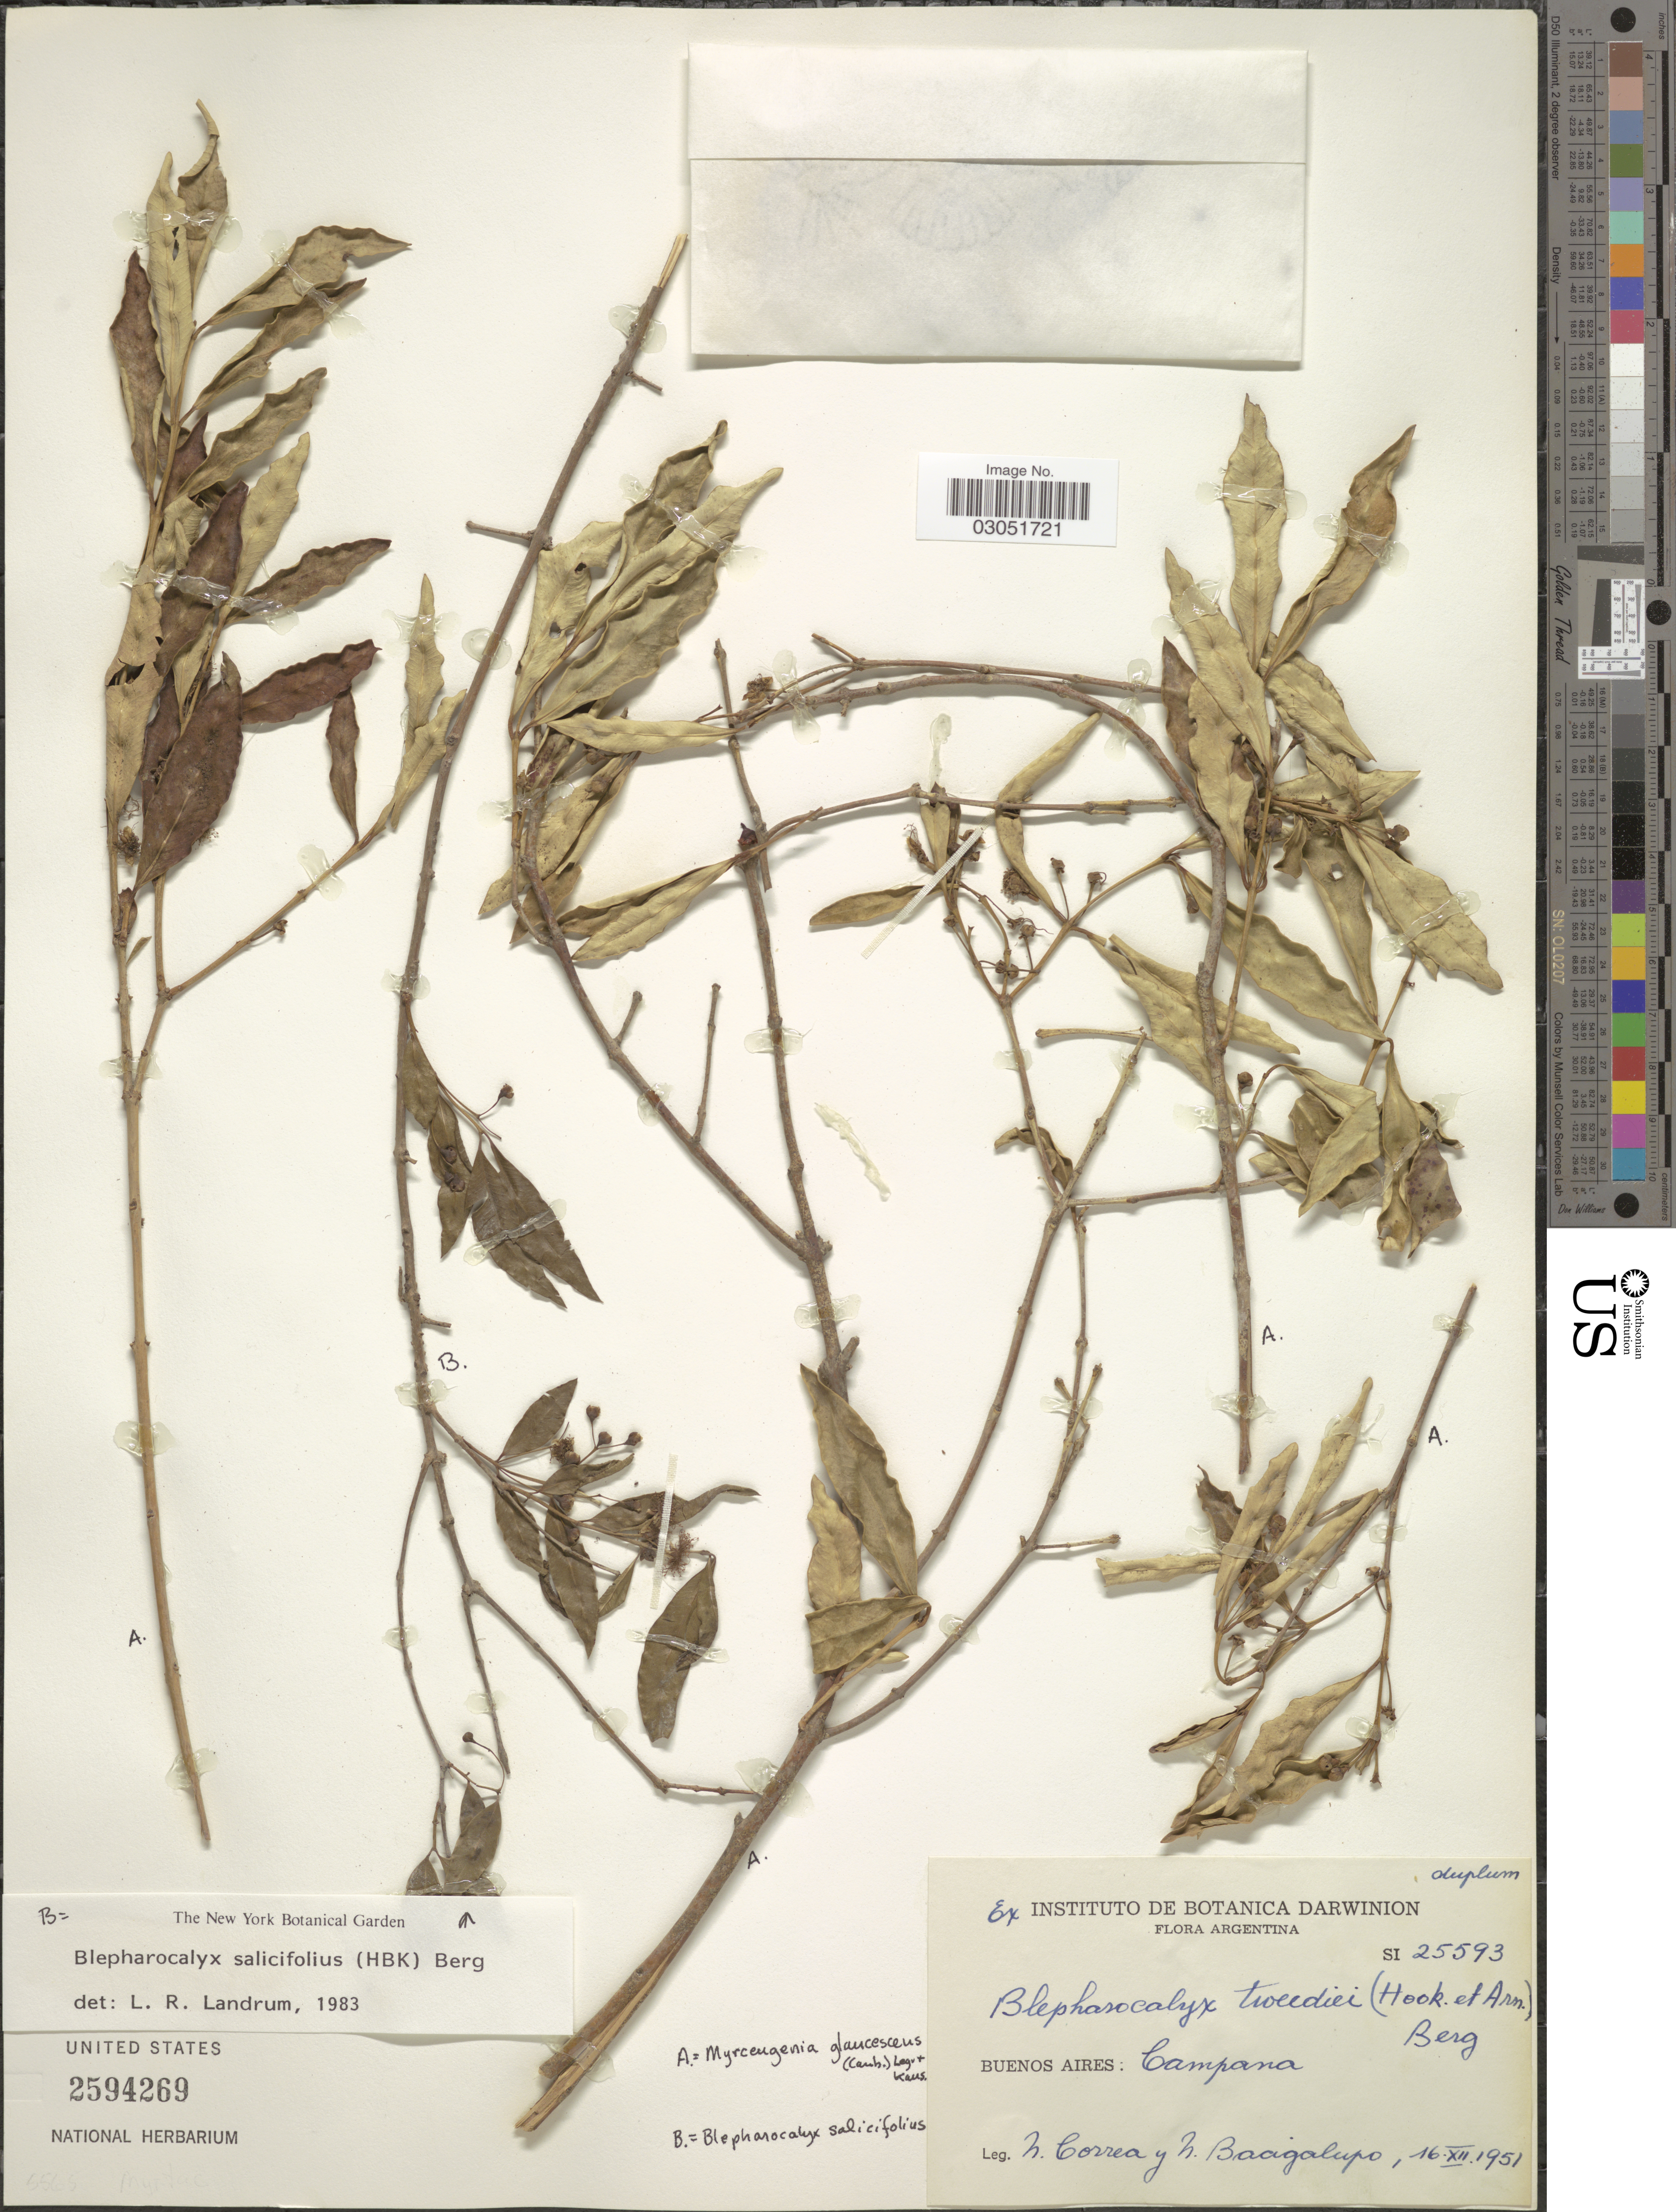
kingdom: Plantae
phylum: Tracheophyta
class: Magnoliopsida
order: Myrtales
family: Myrtaceae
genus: Myrceugenia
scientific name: Myrceugenia glaucescens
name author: (Cambess.) D. Legrand & Kausel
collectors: N. Correa & N. M. Bacigalupo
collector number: SI 25593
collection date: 1951-12-16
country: Argentina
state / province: Buenos Aires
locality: Campana.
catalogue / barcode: US 2594269